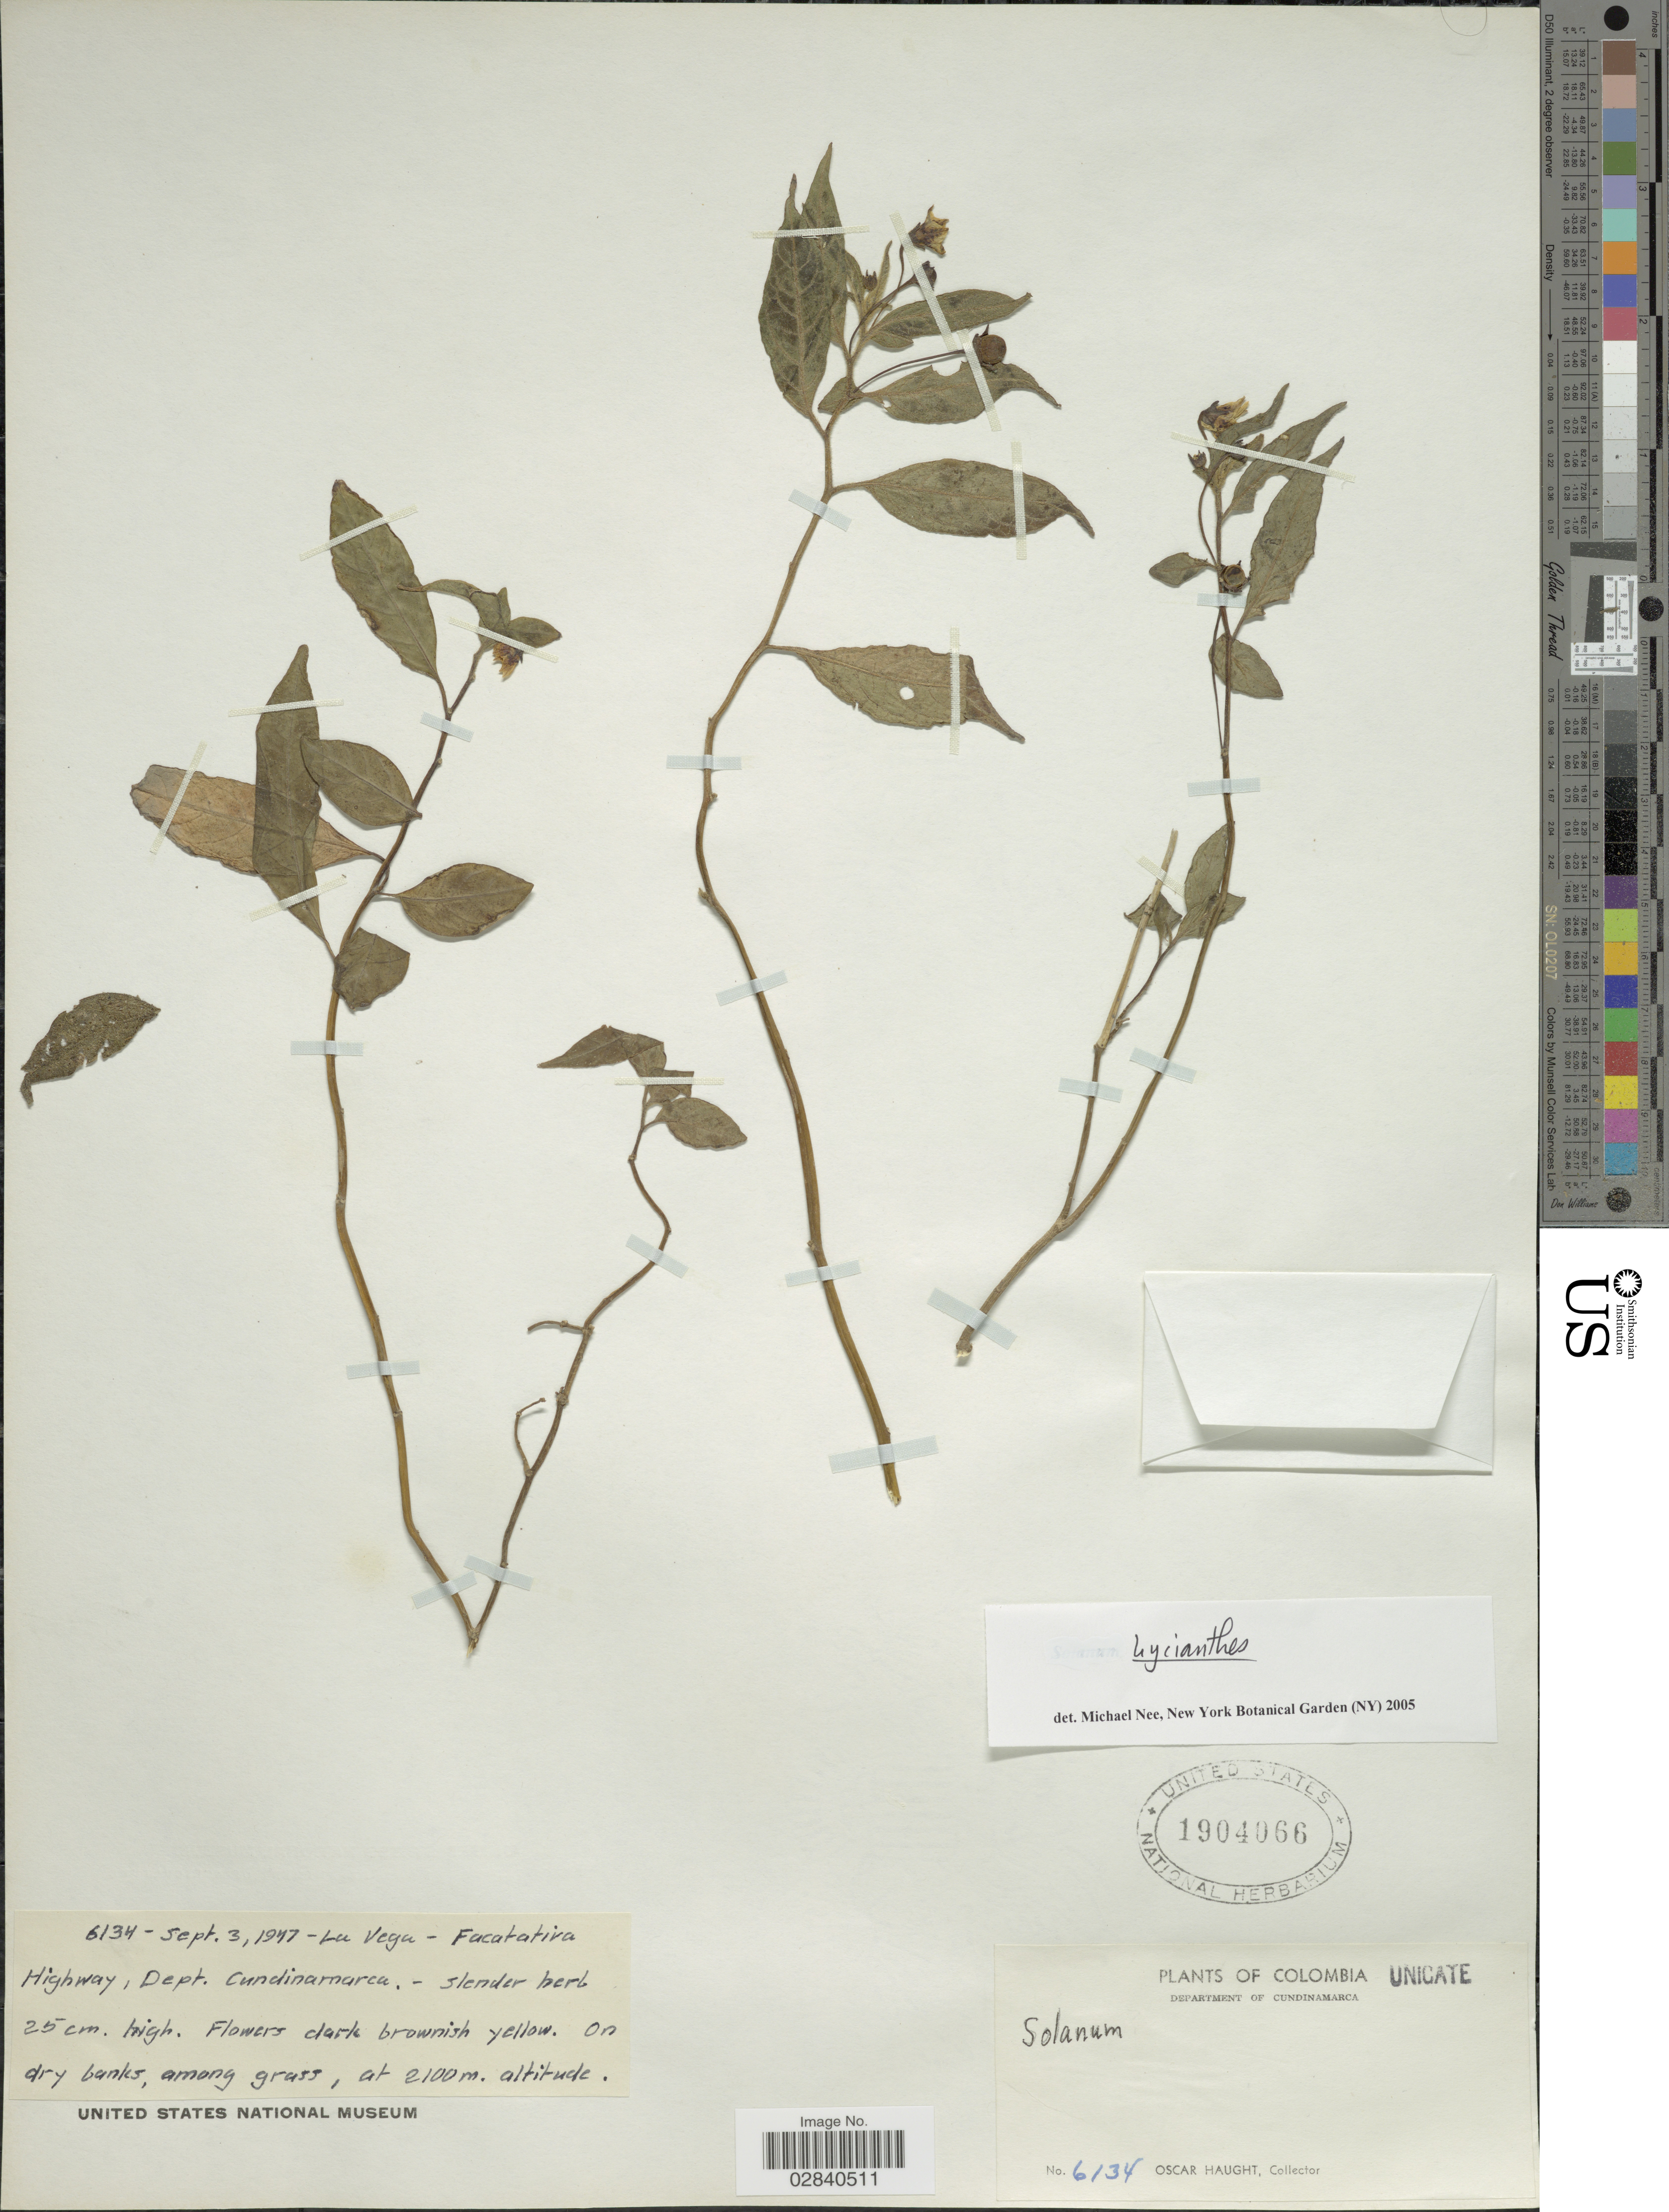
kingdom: Plantae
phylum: Tracheophyta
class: Magnoliopsida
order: Solanales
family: Solanaceae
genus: Lycianthes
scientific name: Lycianthes sp.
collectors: O. Haught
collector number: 6134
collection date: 1947-09-03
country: Colombia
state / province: Cundinamarca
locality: La Vega, Facatativa Highway, Department of Cundinamarca, dry banks, among grass.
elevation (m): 2100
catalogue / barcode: US 1904066